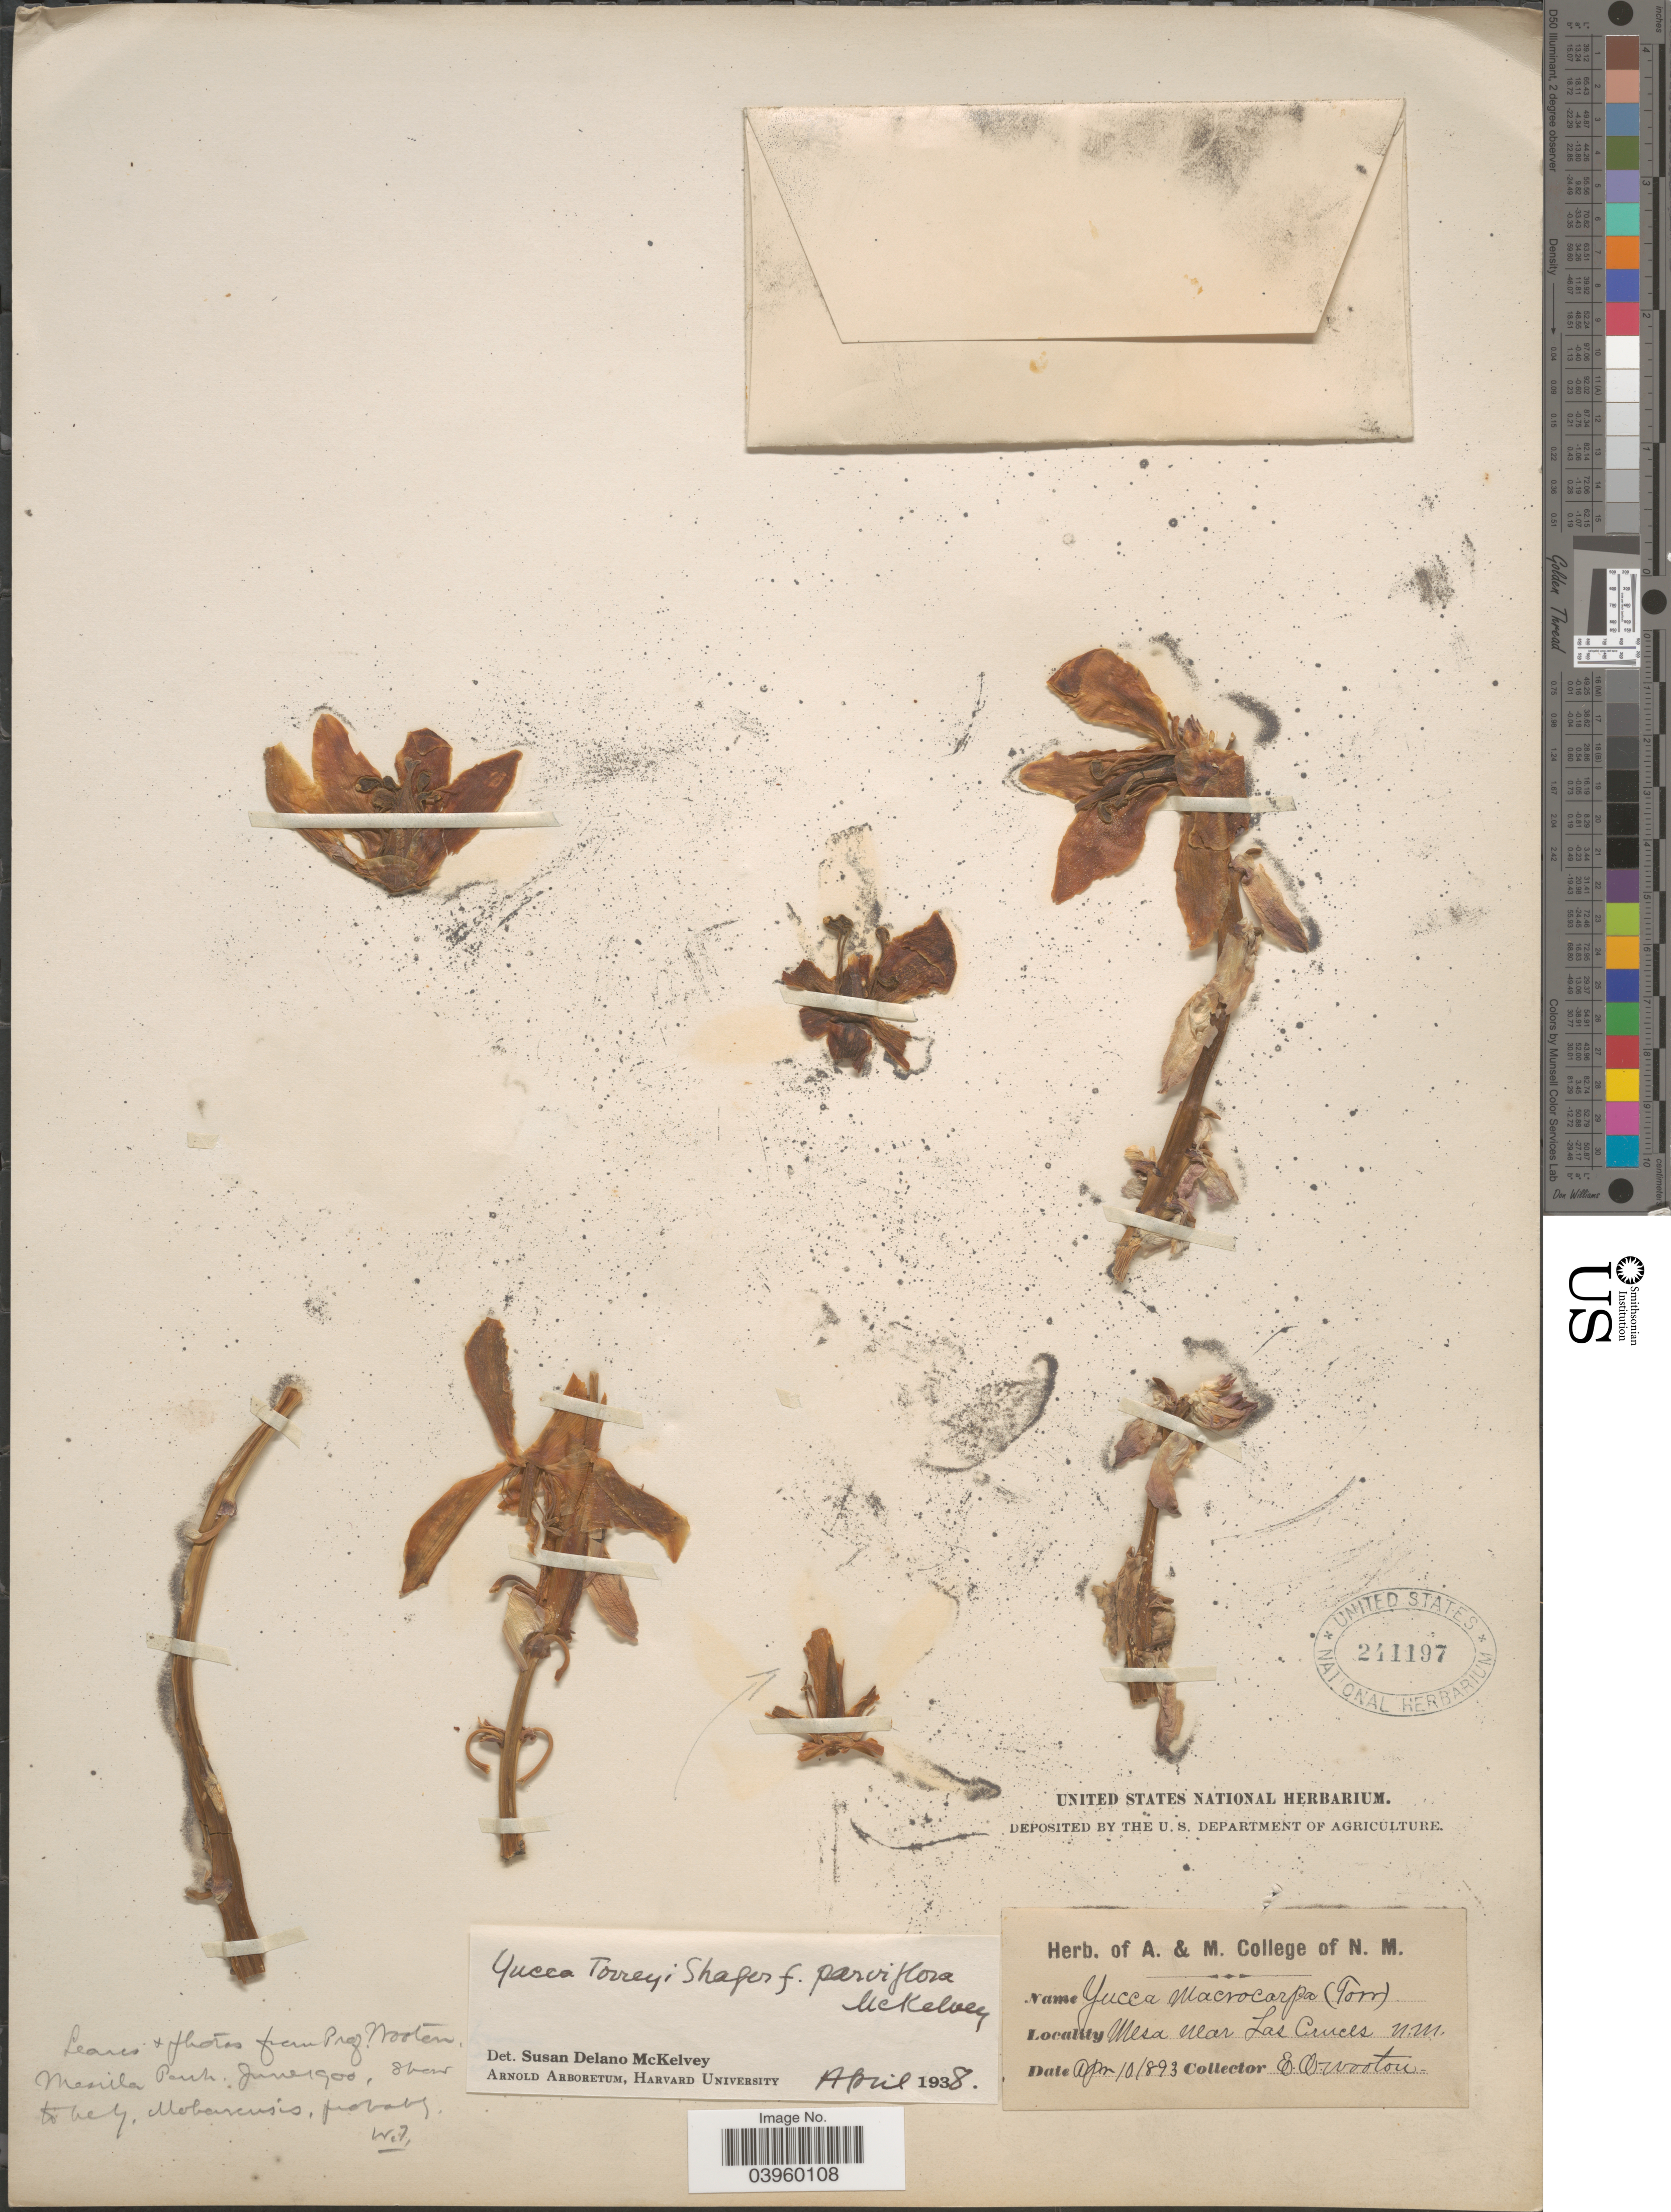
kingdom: Plantae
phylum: Tracheophyta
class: Liliopsida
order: Asparagales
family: Asparagaceae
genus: Yucca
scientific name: Yucca torreyi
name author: Shafer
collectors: E. O. Wooton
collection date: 1893-04-10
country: United States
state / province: New Mexico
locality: Mesa near Las Cruces.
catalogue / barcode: US 241197